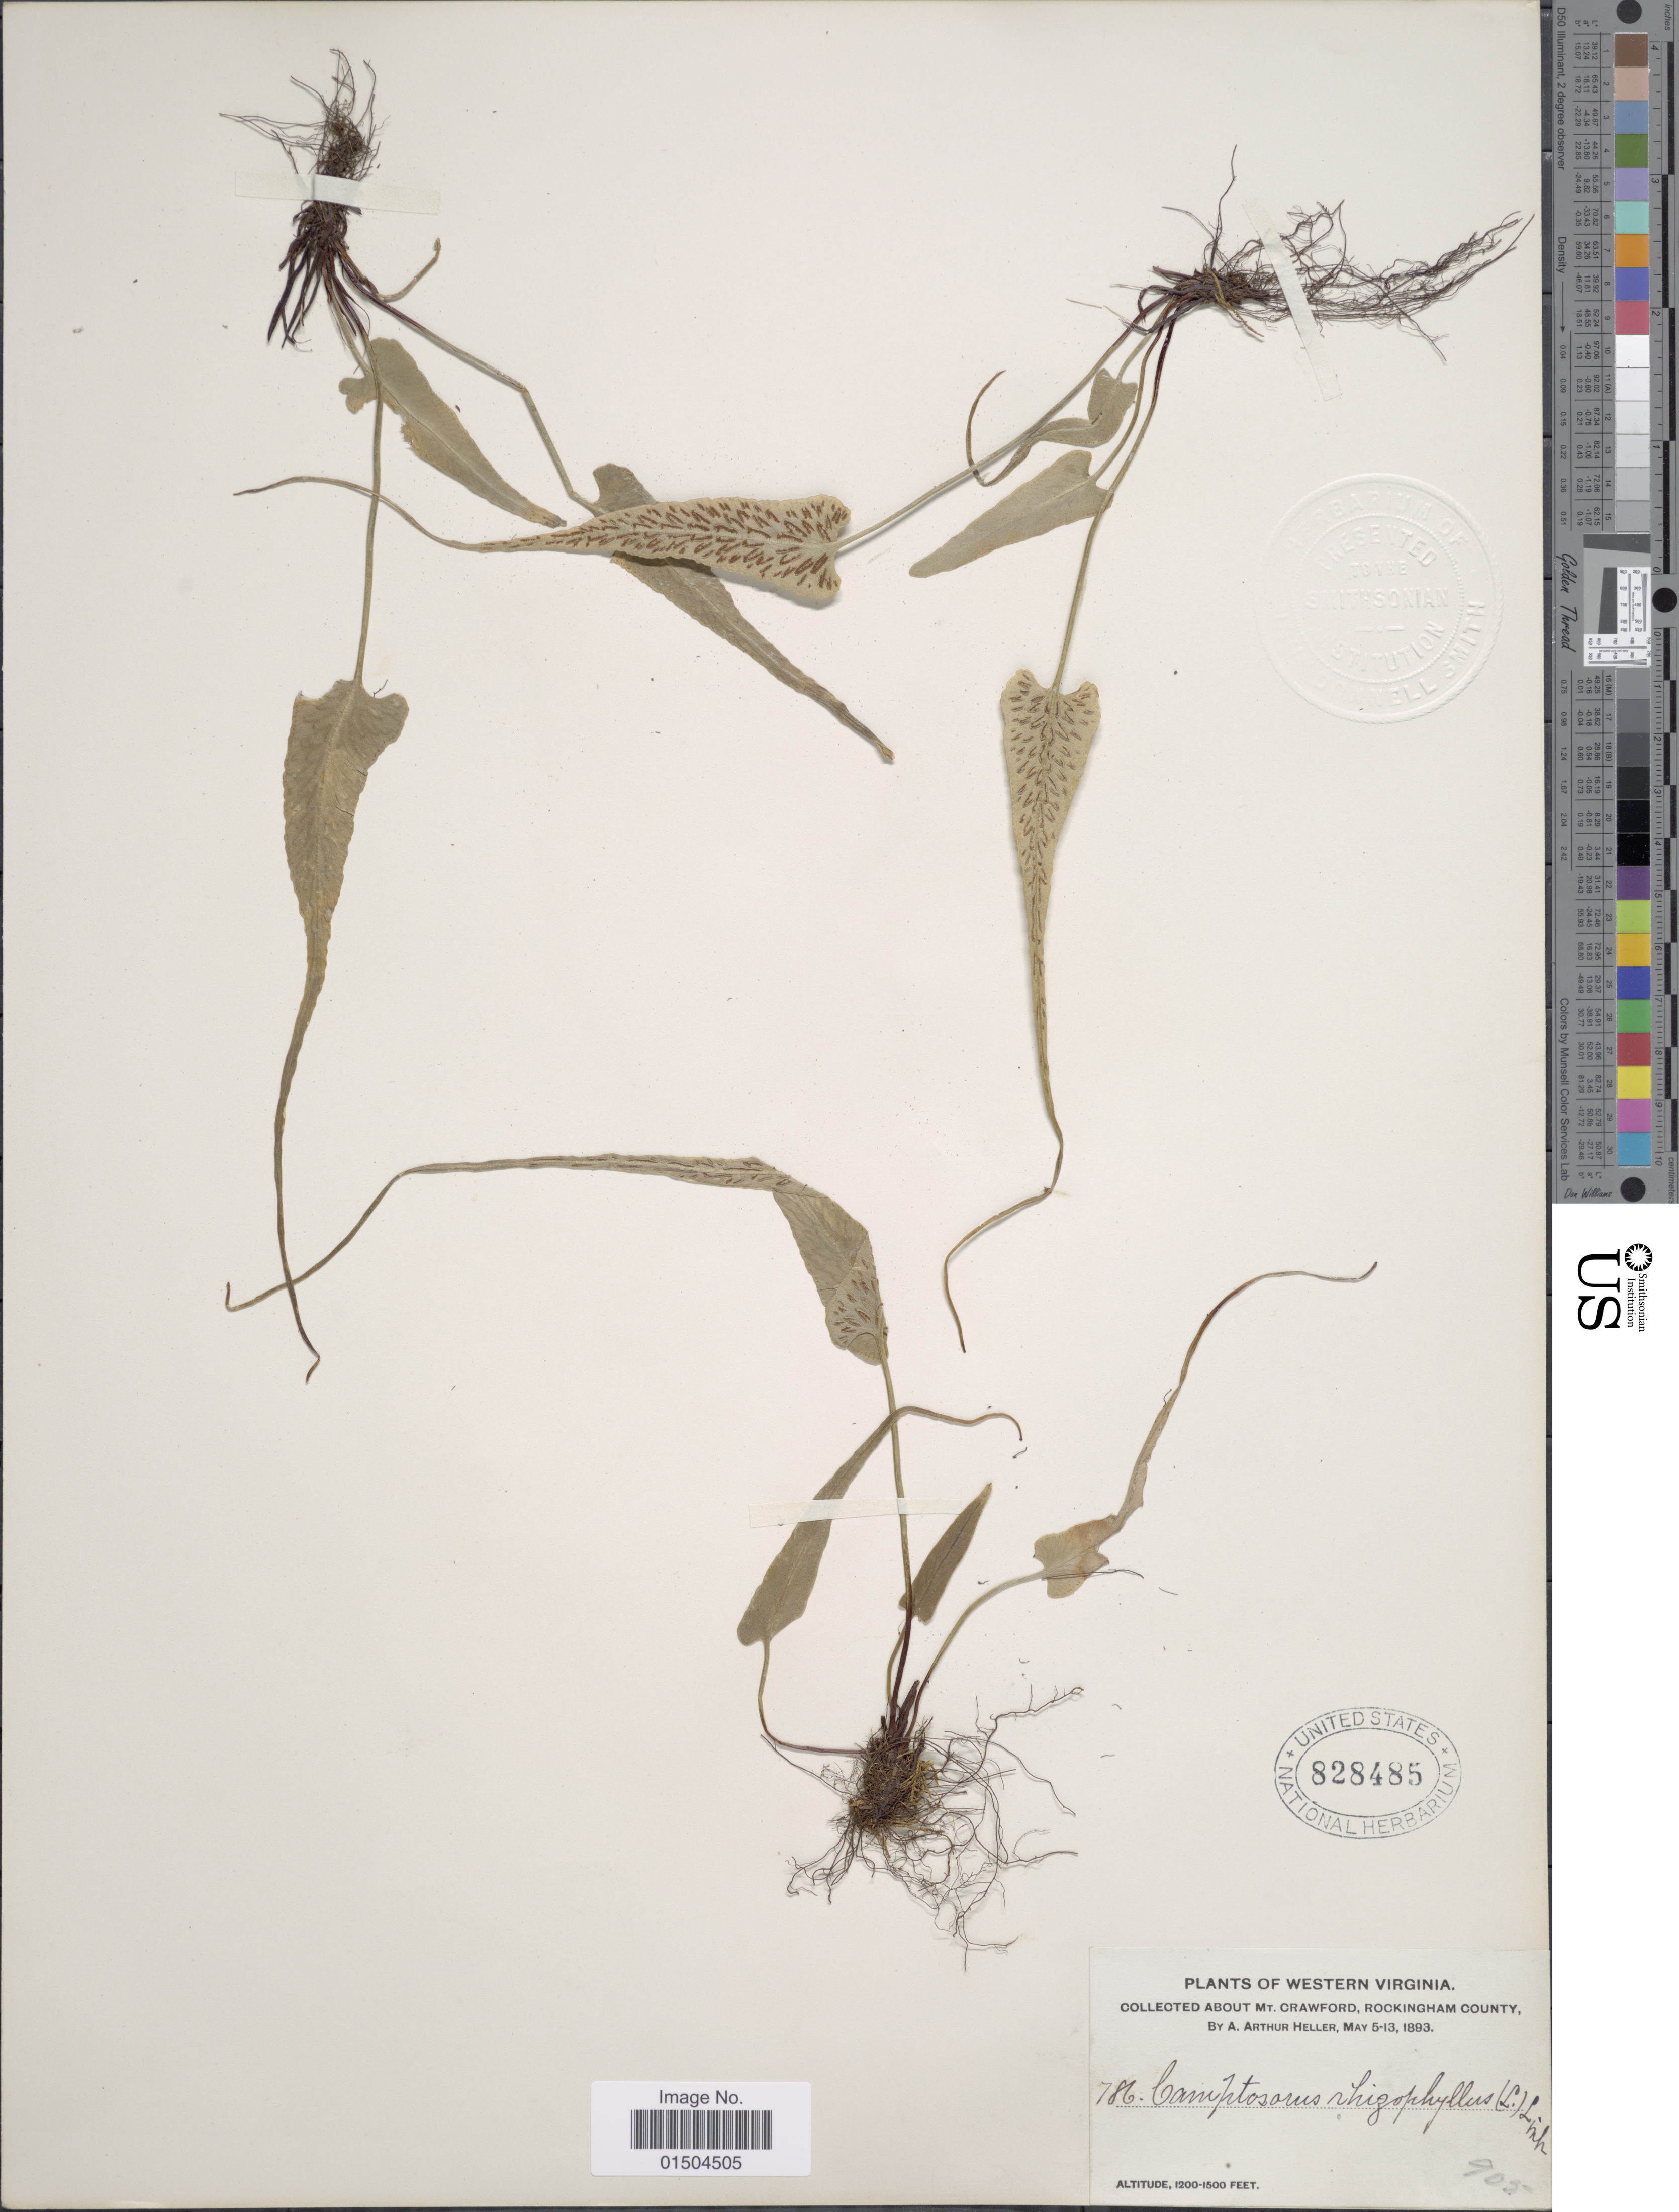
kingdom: Plantae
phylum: Tracheophyta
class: Polypodiopsida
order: Polypodiales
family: Aspleniaceae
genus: Asplenium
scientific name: Asplenium rhizophyllum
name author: L.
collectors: A. A. Heller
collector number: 786/905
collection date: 1893-05-05/1893-05-13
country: United States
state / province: Virginia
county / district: Rockingham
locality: Western Virginia. Collected about Mt. Crawford, Rockingham County.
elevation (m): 366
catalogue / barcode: US 828485